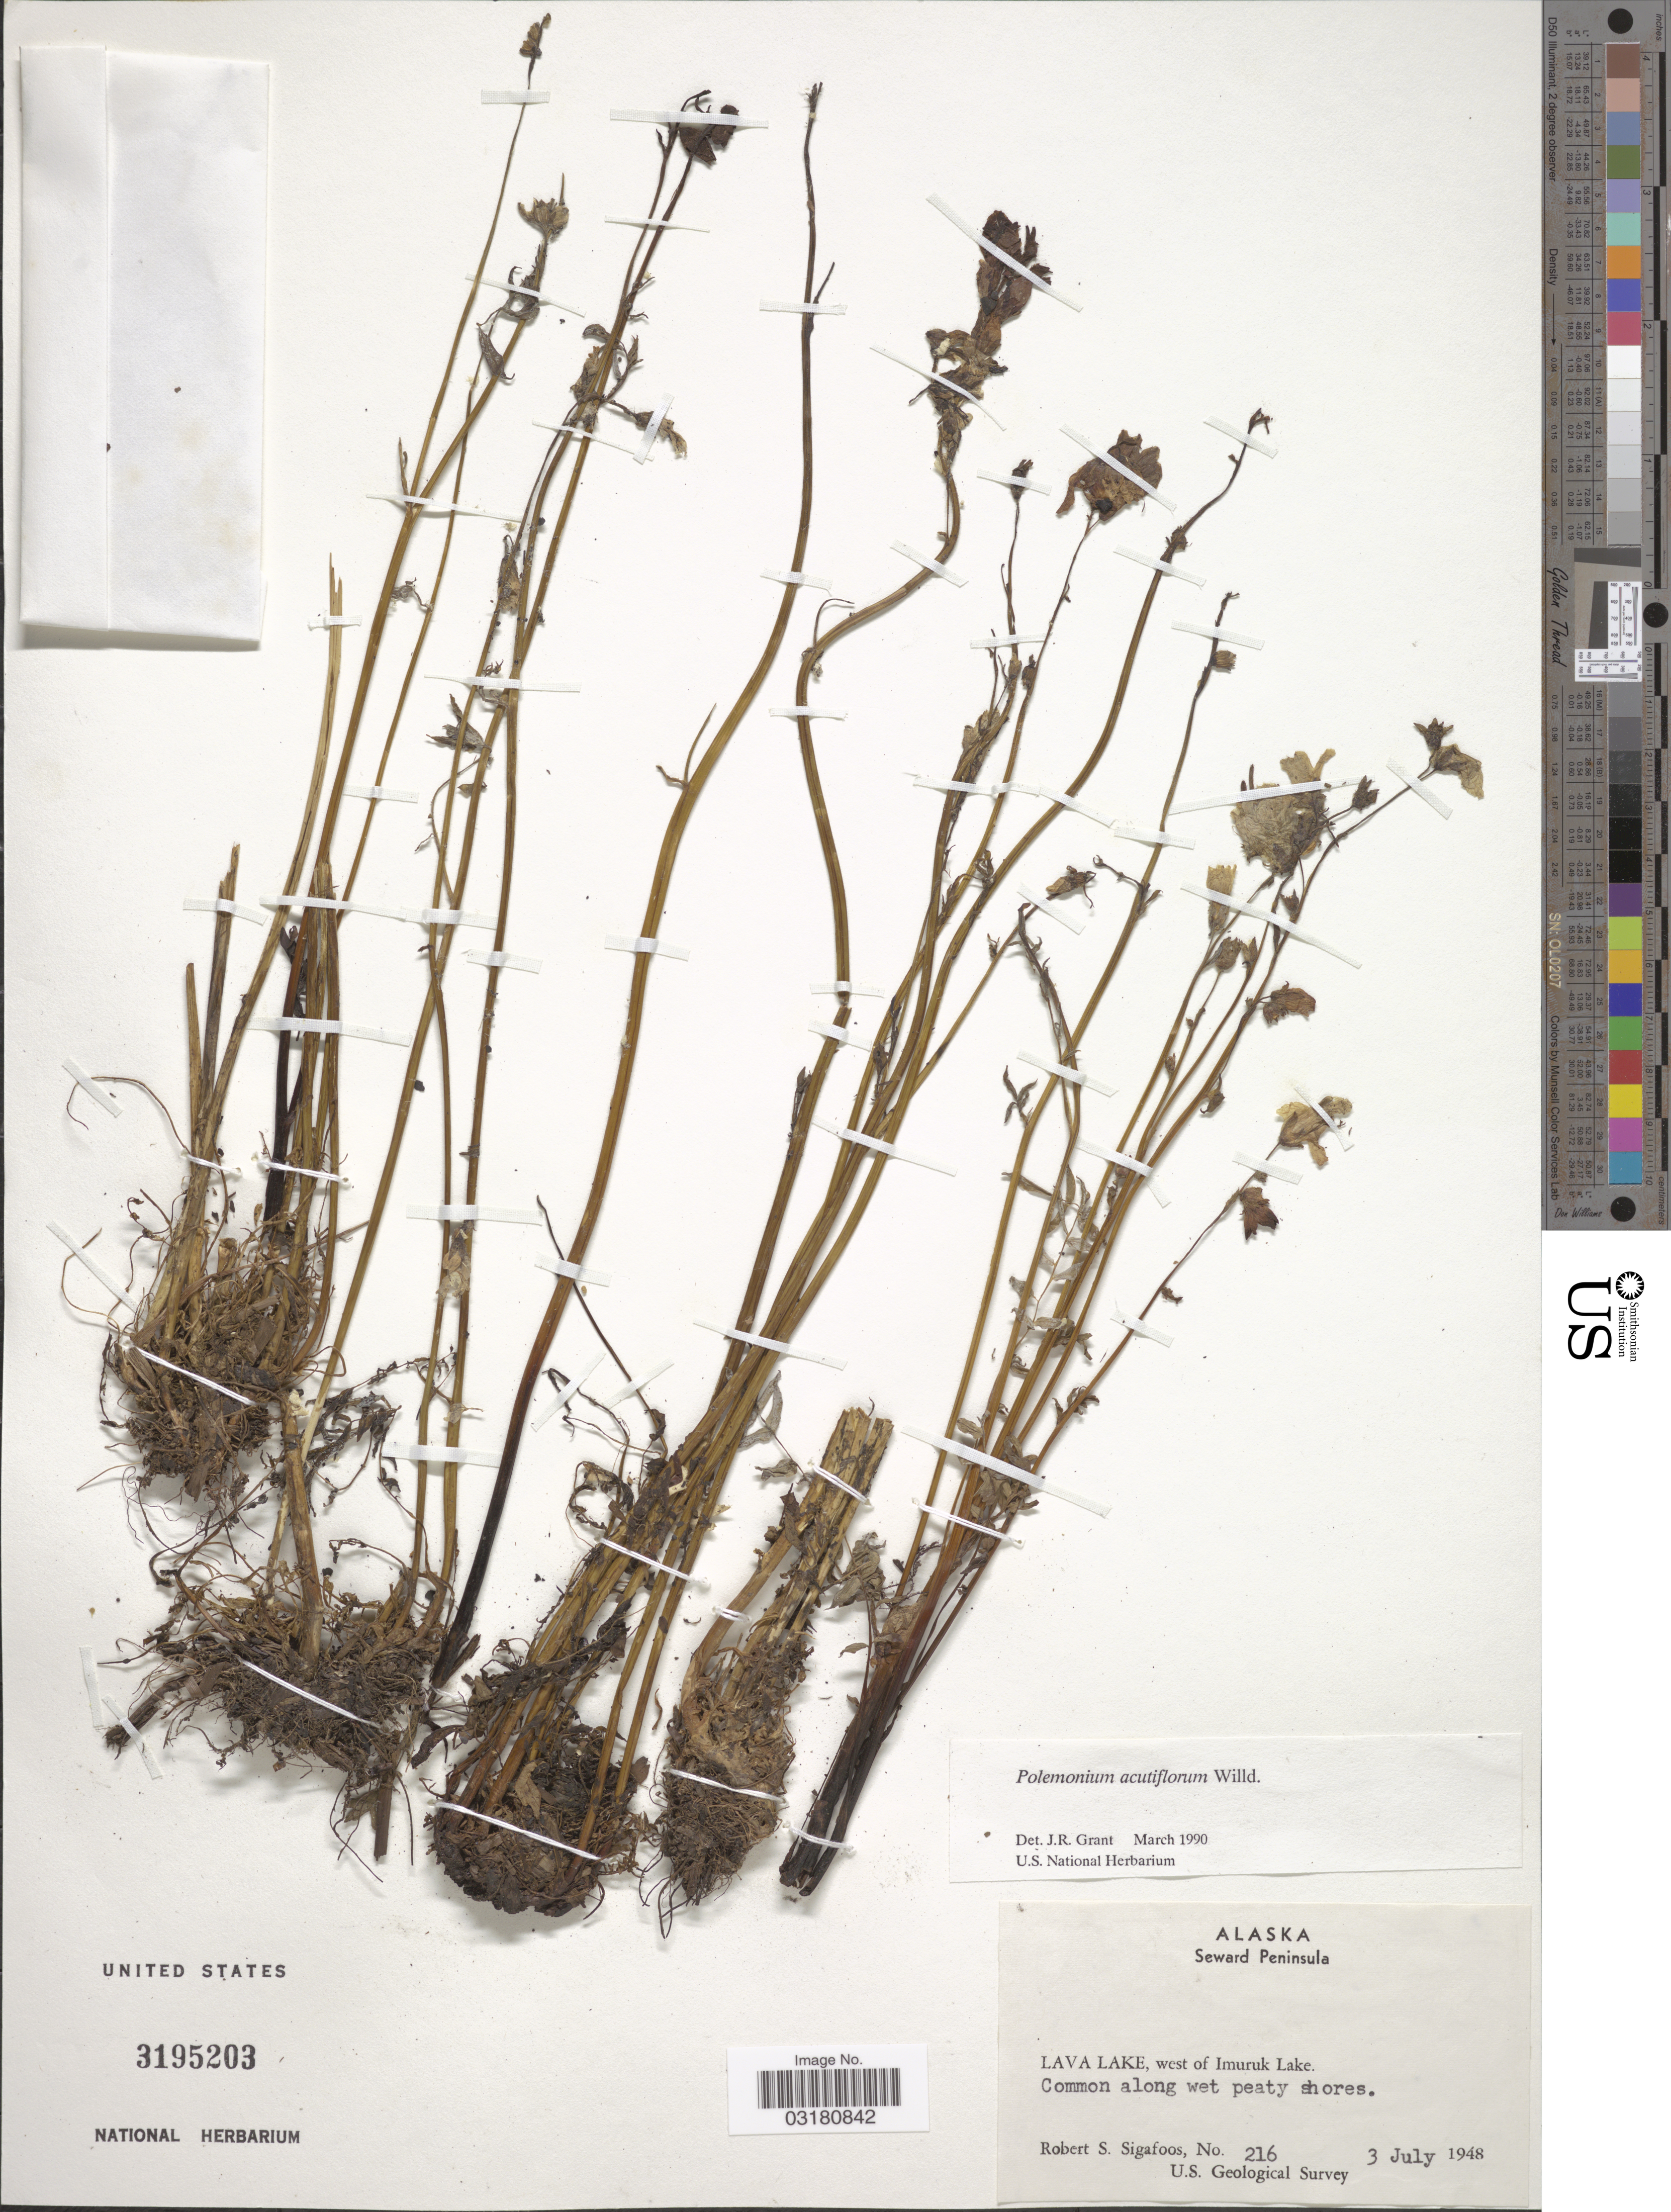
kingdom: Plantae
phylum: Tracheophyta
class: Magnoliopsida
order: Ericales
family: Polemoniaceae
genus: Polemonium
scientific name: Polemonium acutiflorum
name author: Willd. ex Roem. & Schult.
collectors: R. Sigafoos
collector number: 216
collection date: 1948-07-03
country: United States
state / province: Alaska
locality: Seward Peninsula. Lava Lake, west of Imuruk Lake.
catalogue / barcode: US 3195203